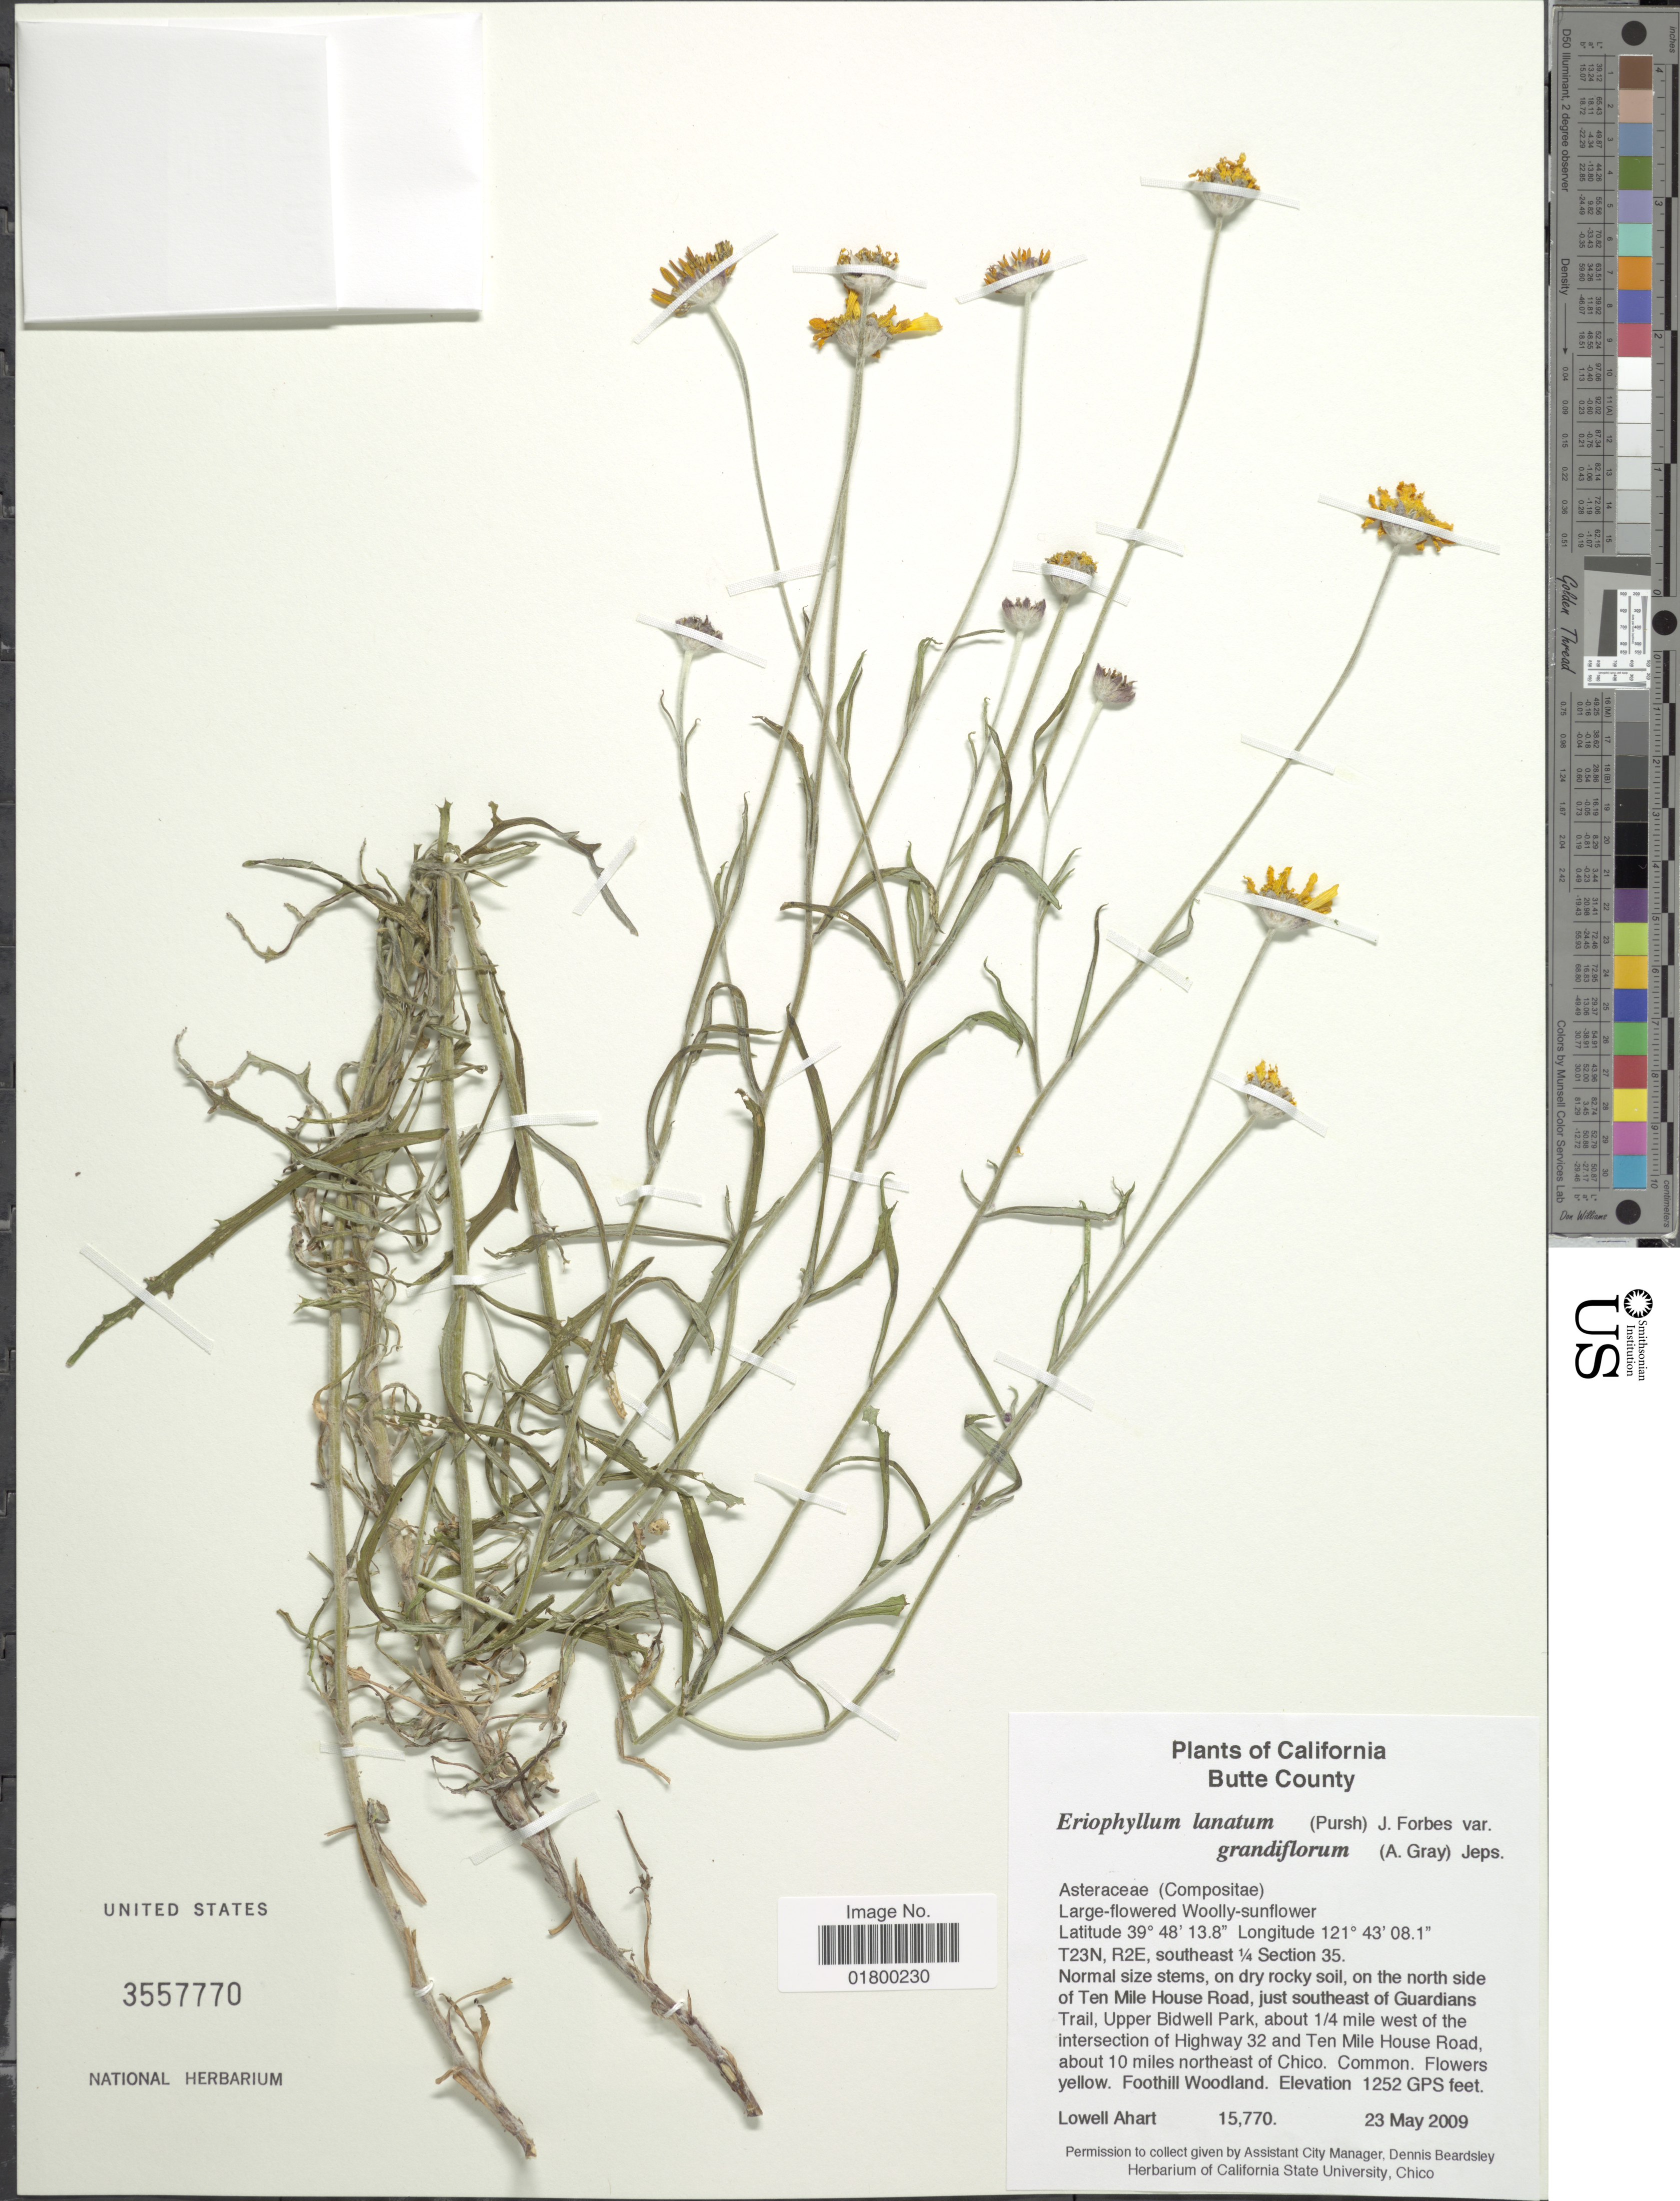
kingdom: Plantae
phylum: Tracheophyta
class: Magnoliopsida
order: Asterales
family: Asteraceae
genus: Eriophyllum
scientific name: Eriophyllum lanatum var. achillioides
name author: (DC.) Jeps.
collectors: L. Ahart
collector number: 15770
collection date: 2009-05-23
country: United States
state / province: California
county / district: Butte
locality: Butte County, On the north side of Ten Mile House Road, just southeast of Guardians Trail, Upper Bidwell Park, about ¼ mile west of the inrtersection of Highway 32 and Ten Mile House Road, about 10 miles northeast of Chico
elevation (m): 382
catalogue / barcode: US 3557770